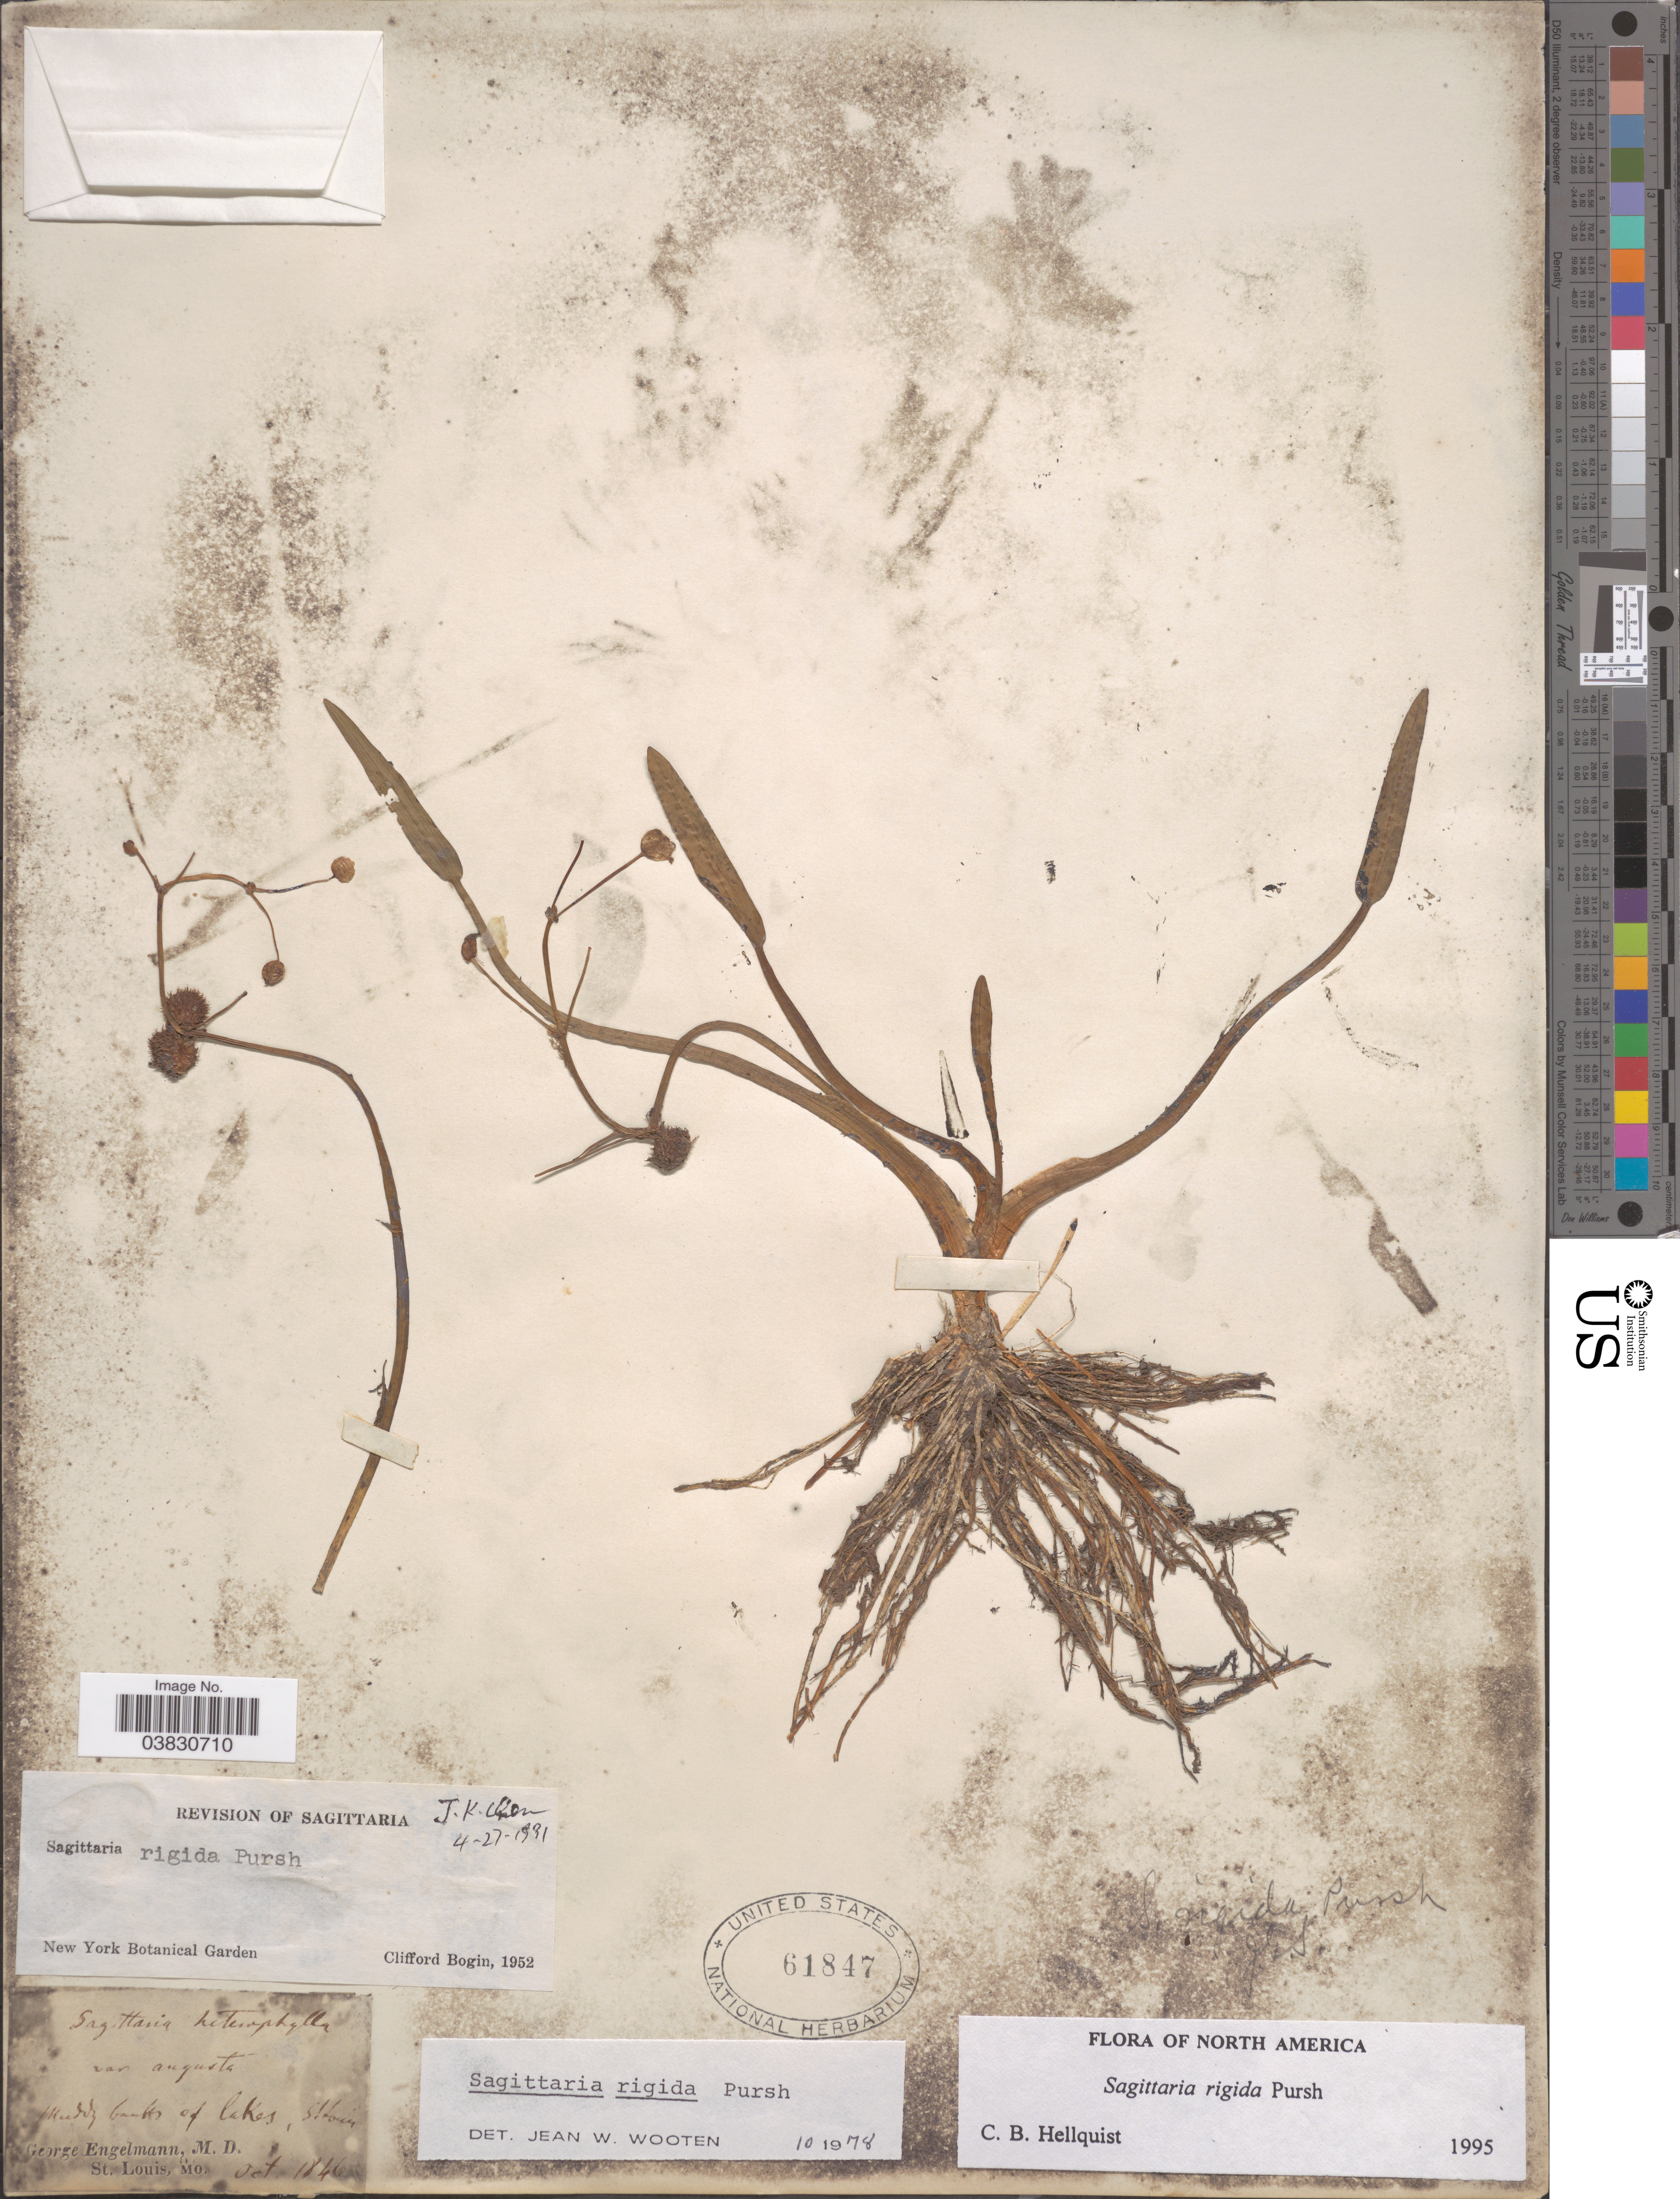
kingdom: Plantae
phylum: Tracheophyta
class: Liliopsida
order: Alismatales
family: Alismataceae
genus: Sagittaria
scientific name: Sagittaria rigida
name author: Pursh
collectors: G. Engelmann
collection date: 1846-10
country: United States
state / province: Missouri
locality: Muddy banks of lakes, St. Louis.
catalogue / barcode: US 61847